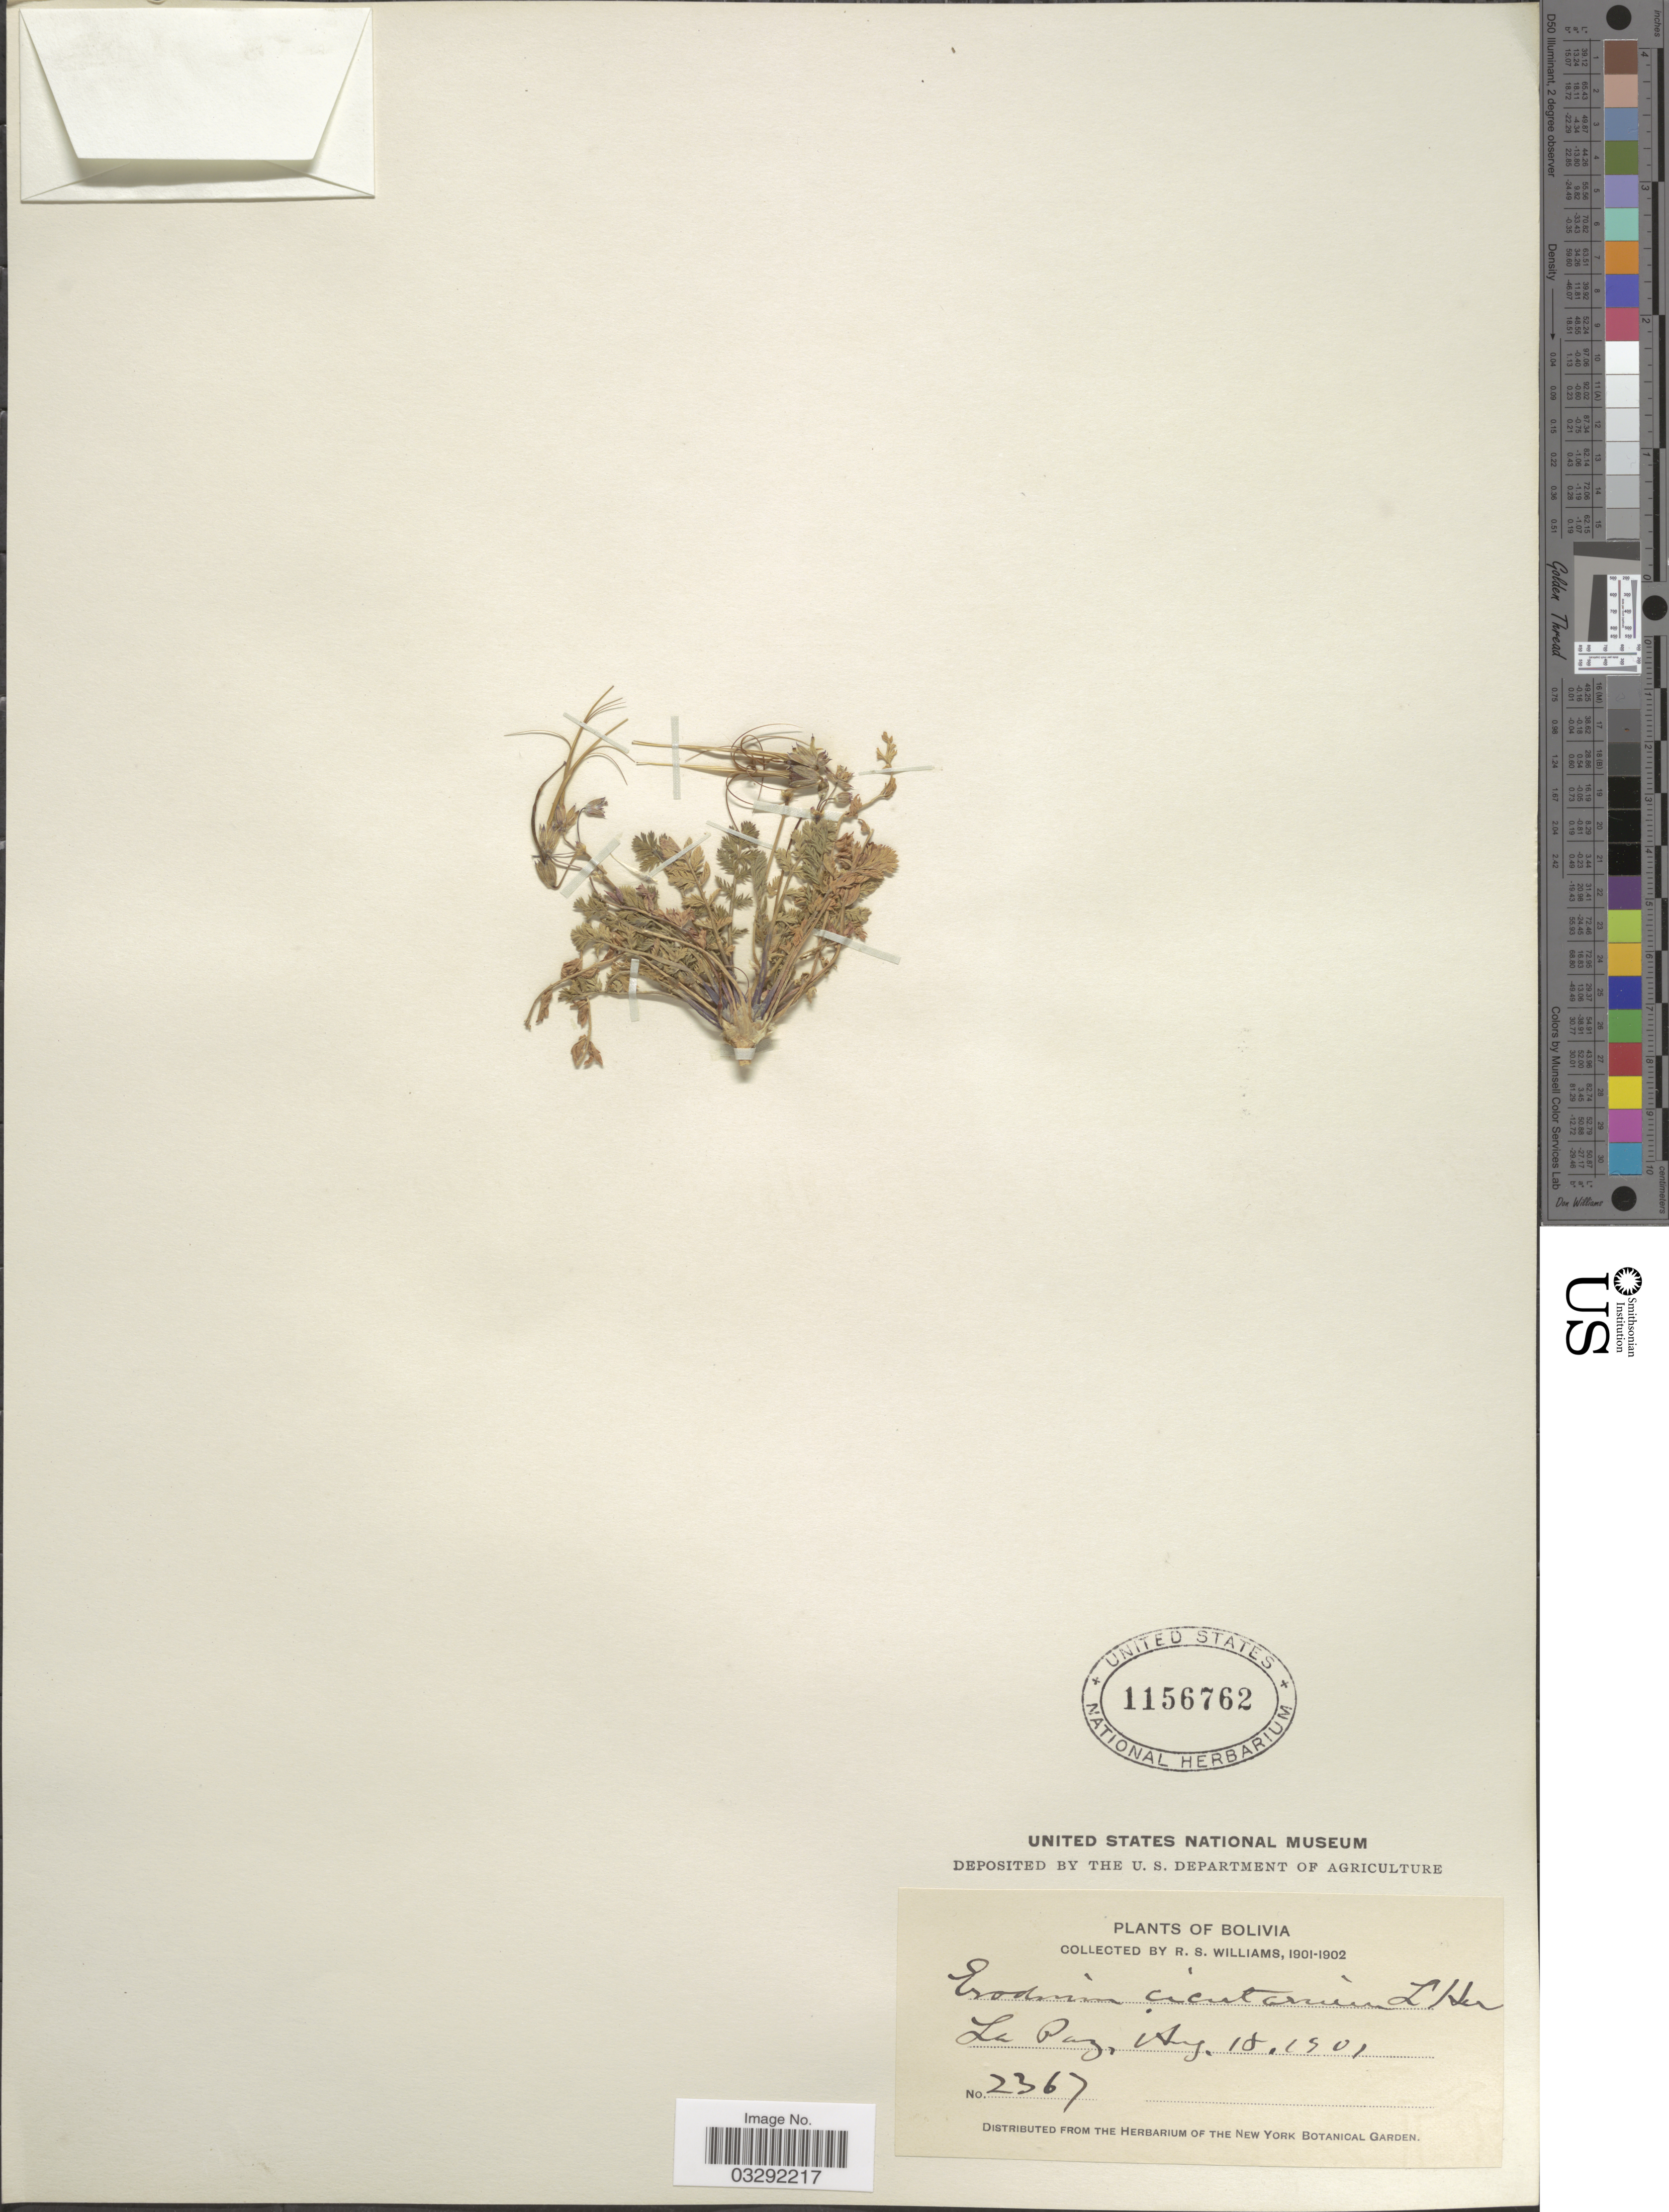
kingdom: Plantae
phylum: Tracheophyta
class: Magnoliopsida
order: Geraniales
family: Geraniaceae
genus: Erodium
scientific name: Erodium cicutarium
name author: (L.) L'Hér.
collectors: R. S. Williams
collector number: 2367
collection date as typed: Aug. 18, 1901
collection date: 1901-08-18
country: Bolivia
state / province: La Paz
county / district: Murillo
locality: La Paz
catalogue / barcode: US 1156762